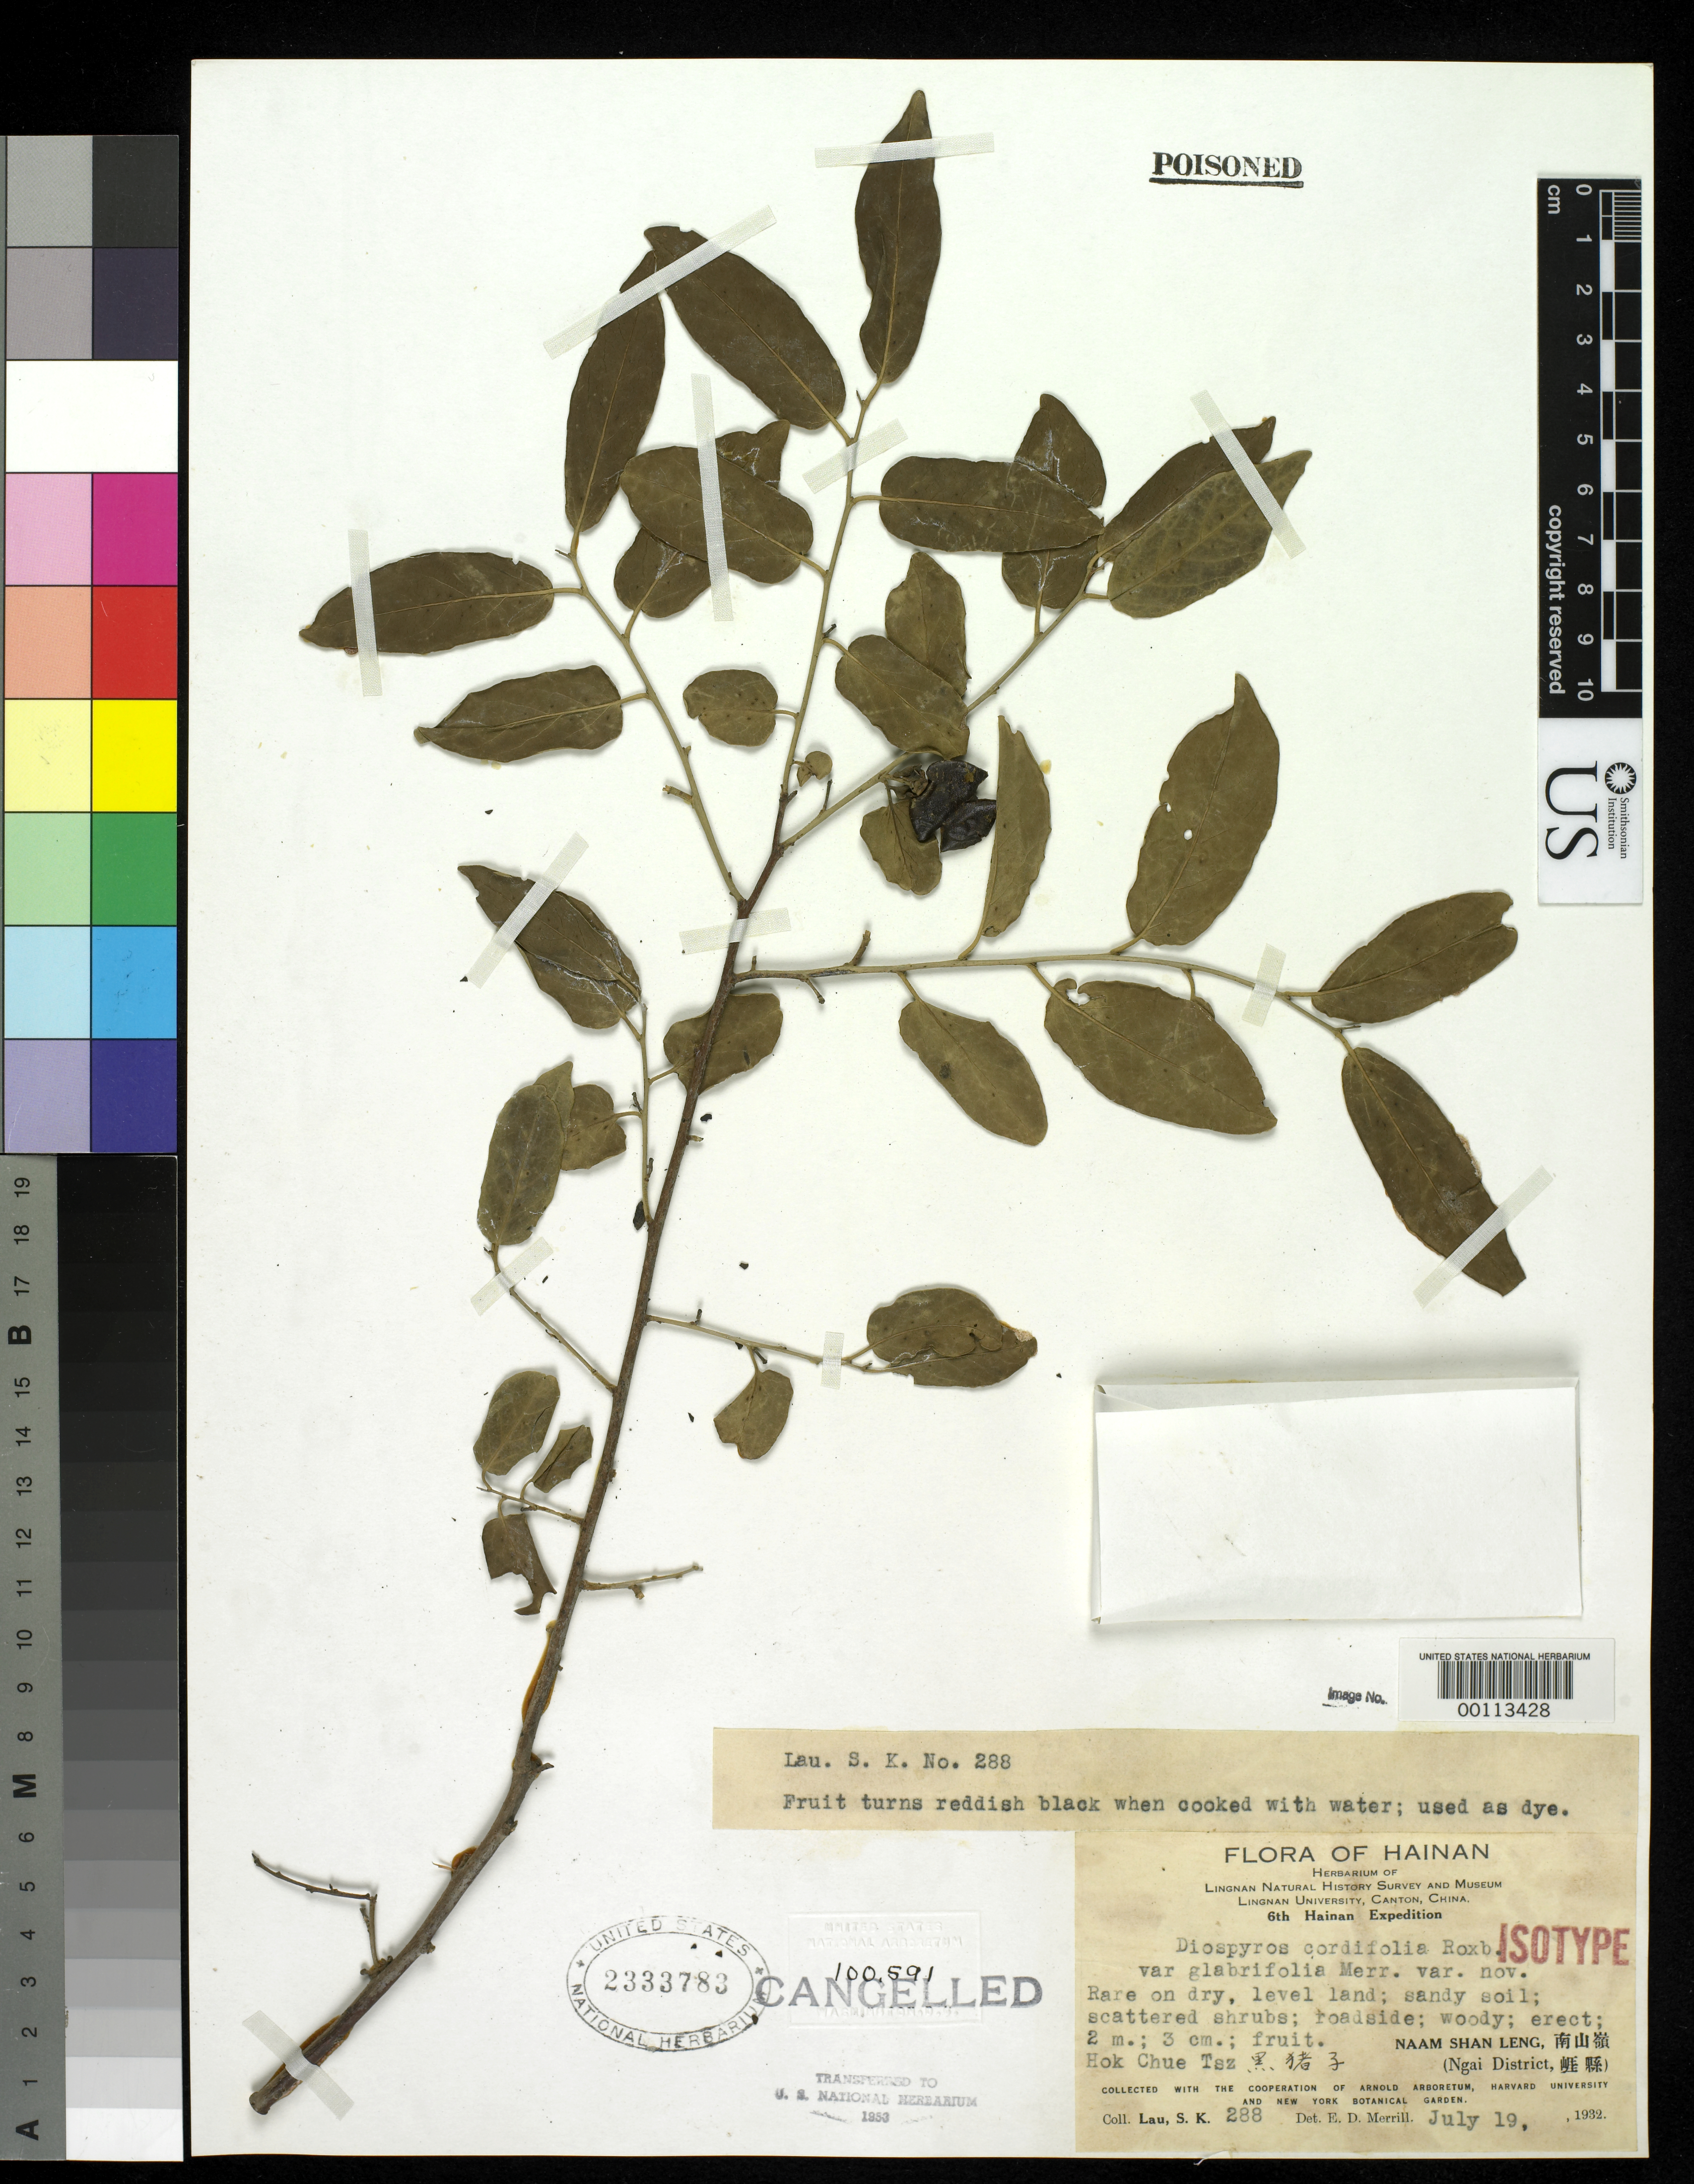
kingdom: Plantae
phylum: Tracheophyta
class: Magnoliopsida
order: Ericales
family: Ebenaceae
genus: Diospyros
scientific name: Diospyros cordifolia var. glabrifolia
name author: Merr.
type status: Isotype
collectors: S. K. Lau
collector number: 288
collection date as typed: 19 Jul 1932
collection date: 1932-07-19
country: China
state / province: Hainan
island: Hainan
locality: Ngai Dist., Naam Shan Leng.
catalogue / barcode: US 2333783